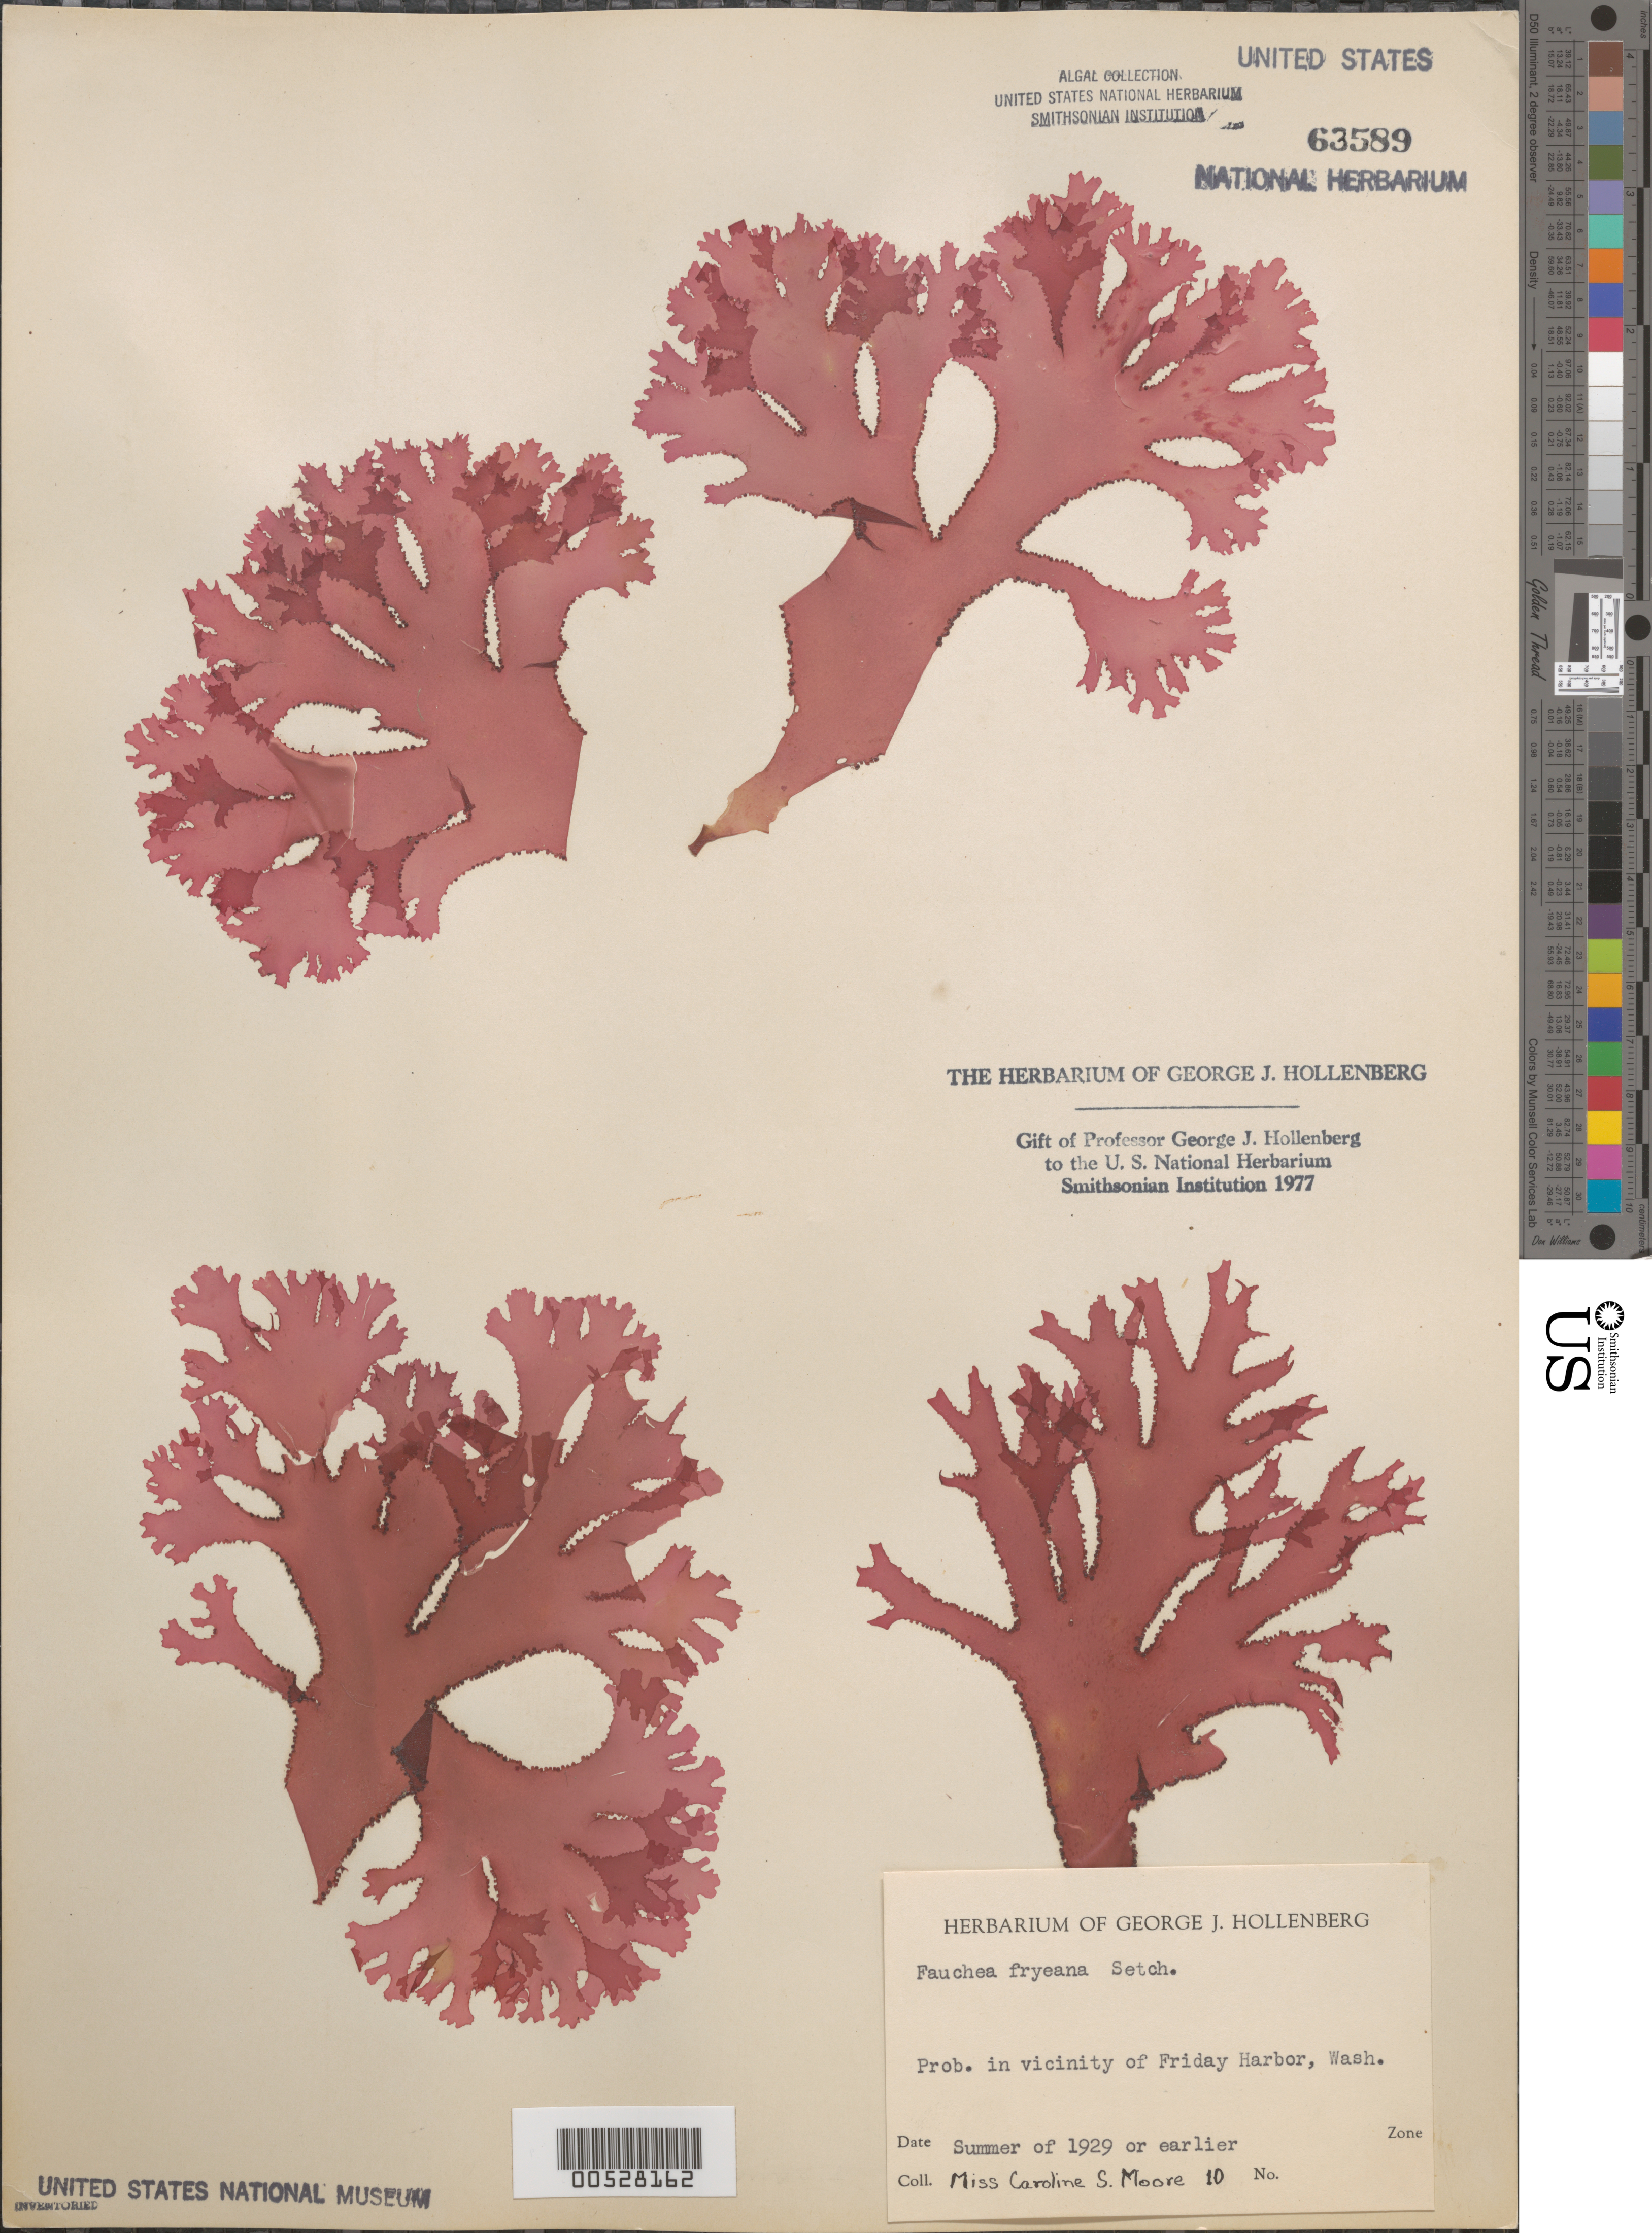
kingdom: Plantae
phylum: Rhodophyta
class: Florideophyceae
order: Rhodymeniales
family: Faucheaceae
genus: Gloiocladia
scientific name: Gloiocladia fryeana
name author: (Setchell) N. Sánchez & Rodríguez-Prieto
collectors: C. Moore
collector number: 10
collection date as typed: Sum 1929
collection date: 1929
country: United States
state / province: Washington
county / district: San Juan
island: San Juan Island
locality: Probably Friday Harbor area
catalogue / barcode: US 63589